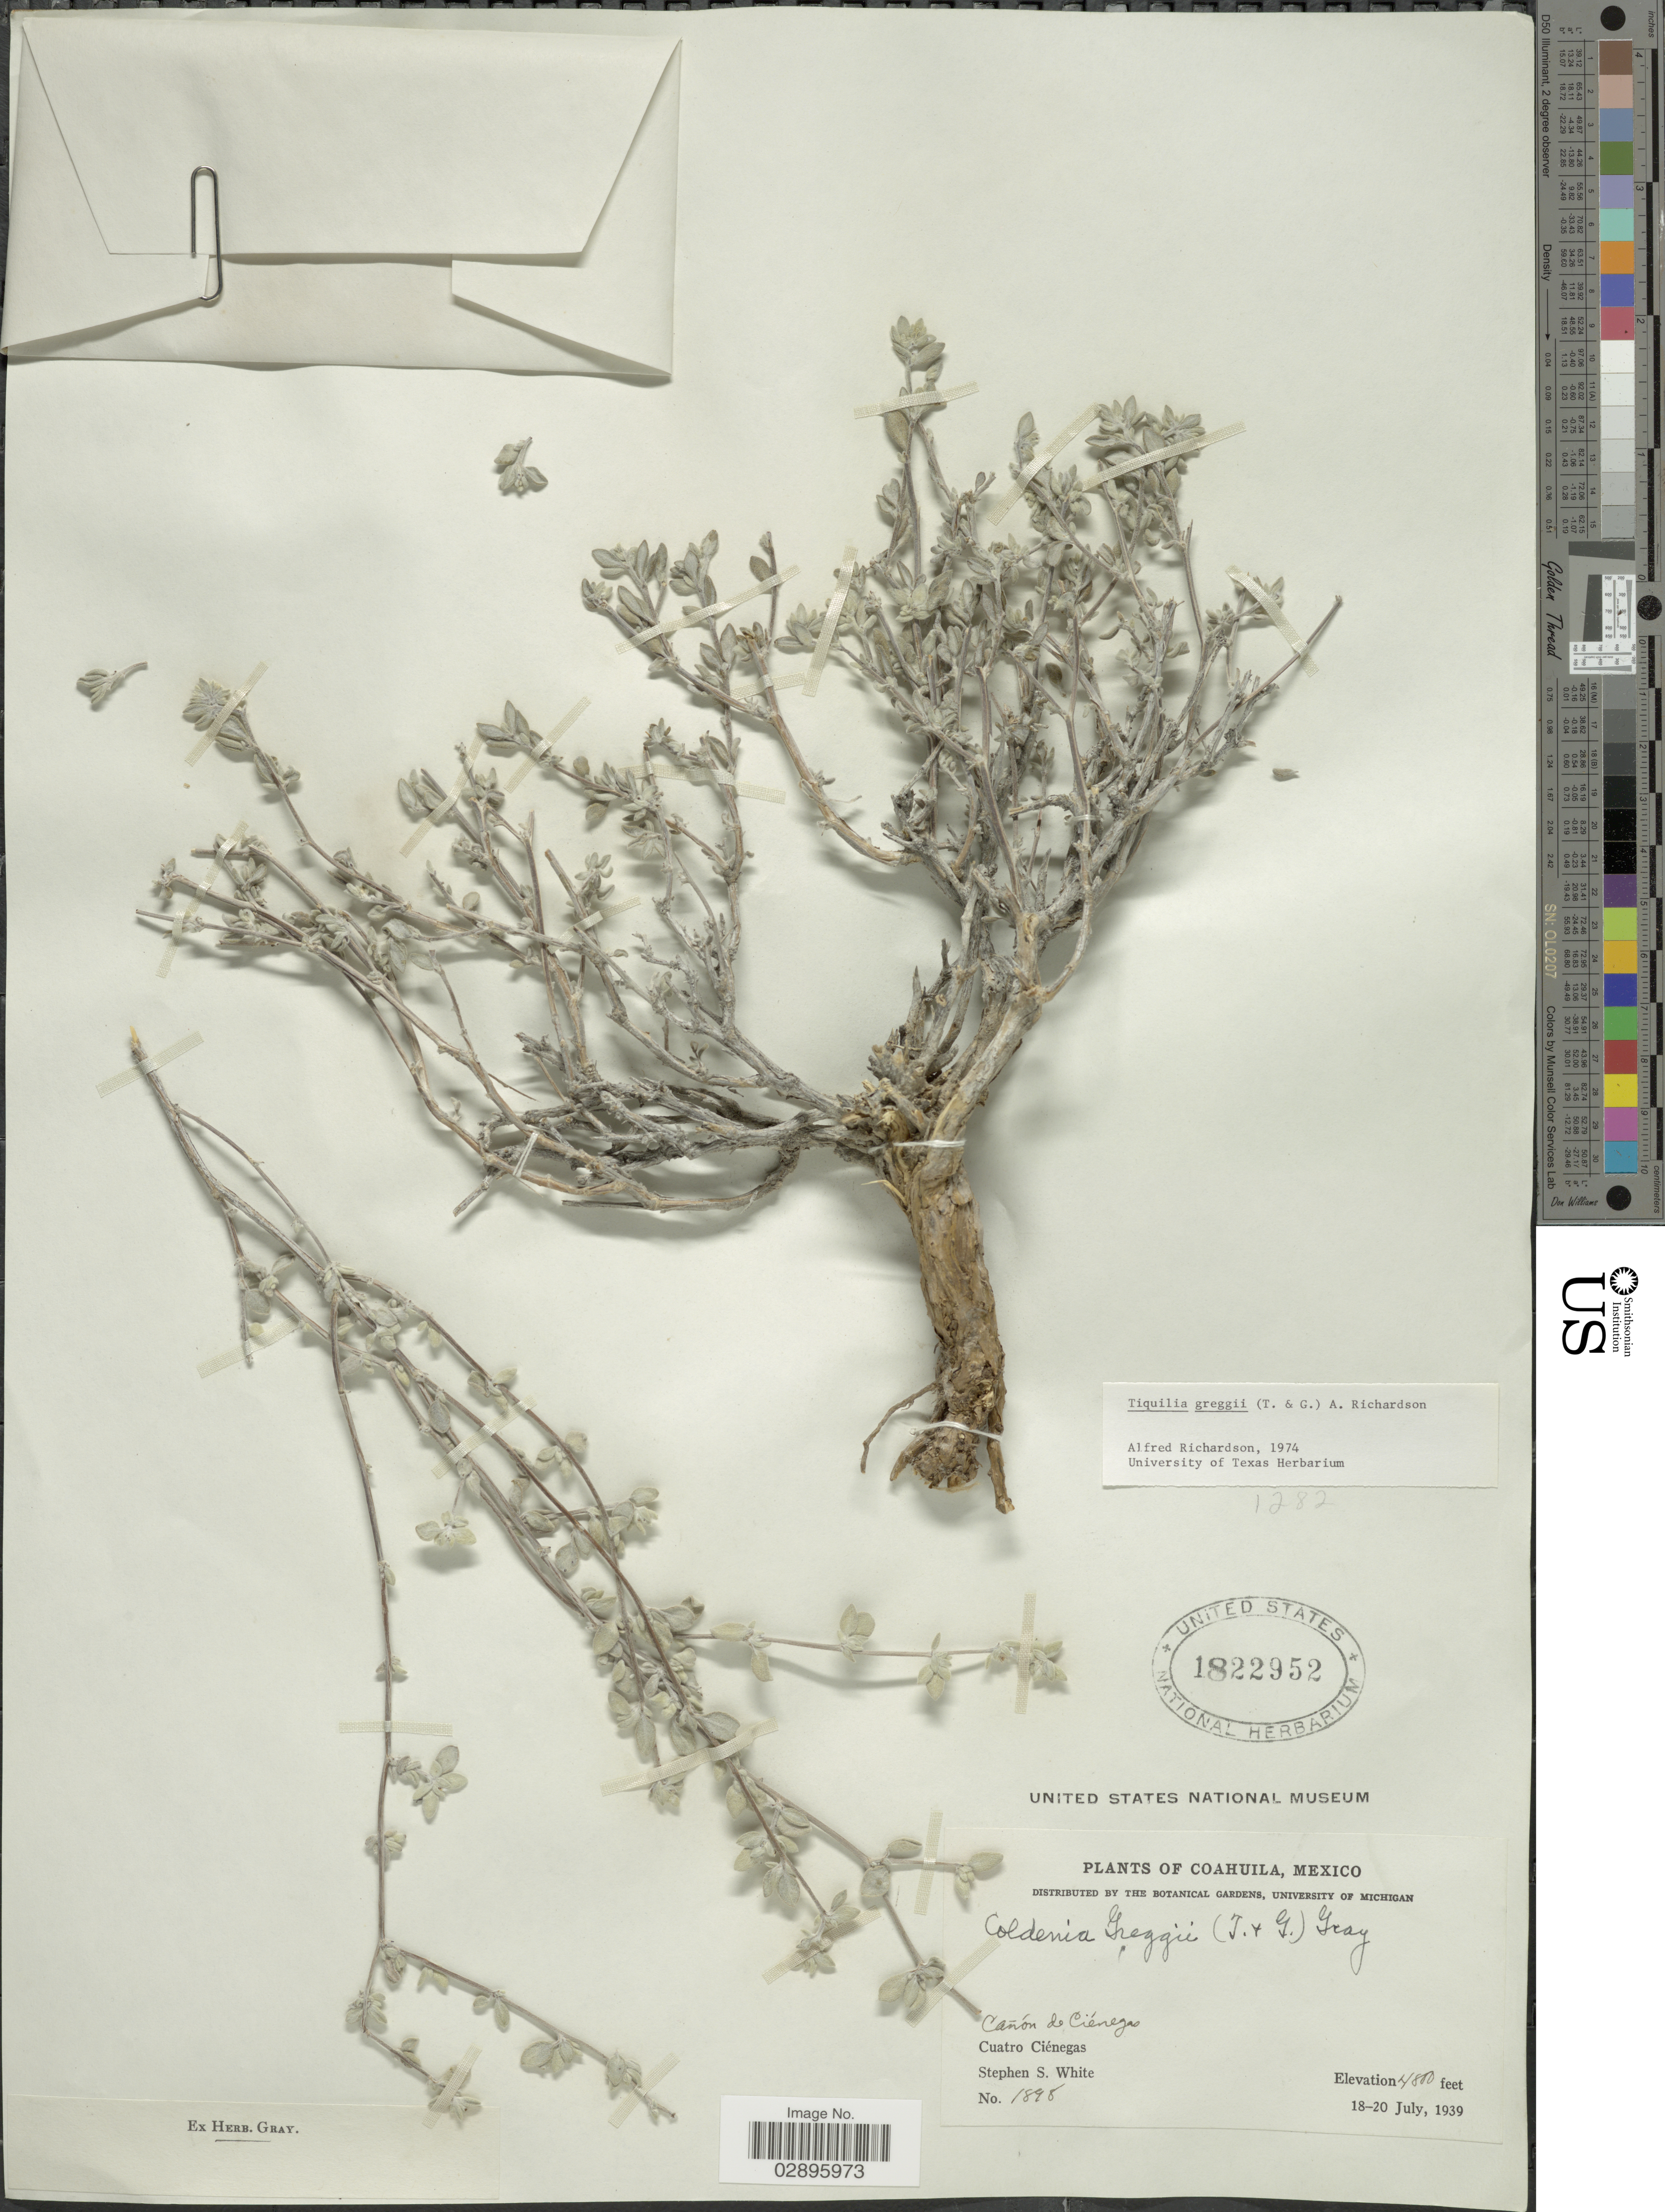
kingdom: Plantae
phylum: Tracheophyta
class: Magnoliopsida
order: Boraginales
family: Ehretiaceae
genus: Tiquilia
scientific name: Tiquilia greggii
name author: (Torr.) A.T. Richardson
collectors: S. S. White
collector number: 1898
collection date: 1939-07-18/1939-07-20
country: Mexico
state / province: Coahuila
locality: Cañón de Ciénegas. Cuatro Ciénegas.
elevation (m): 1463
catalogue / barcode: US 1822952